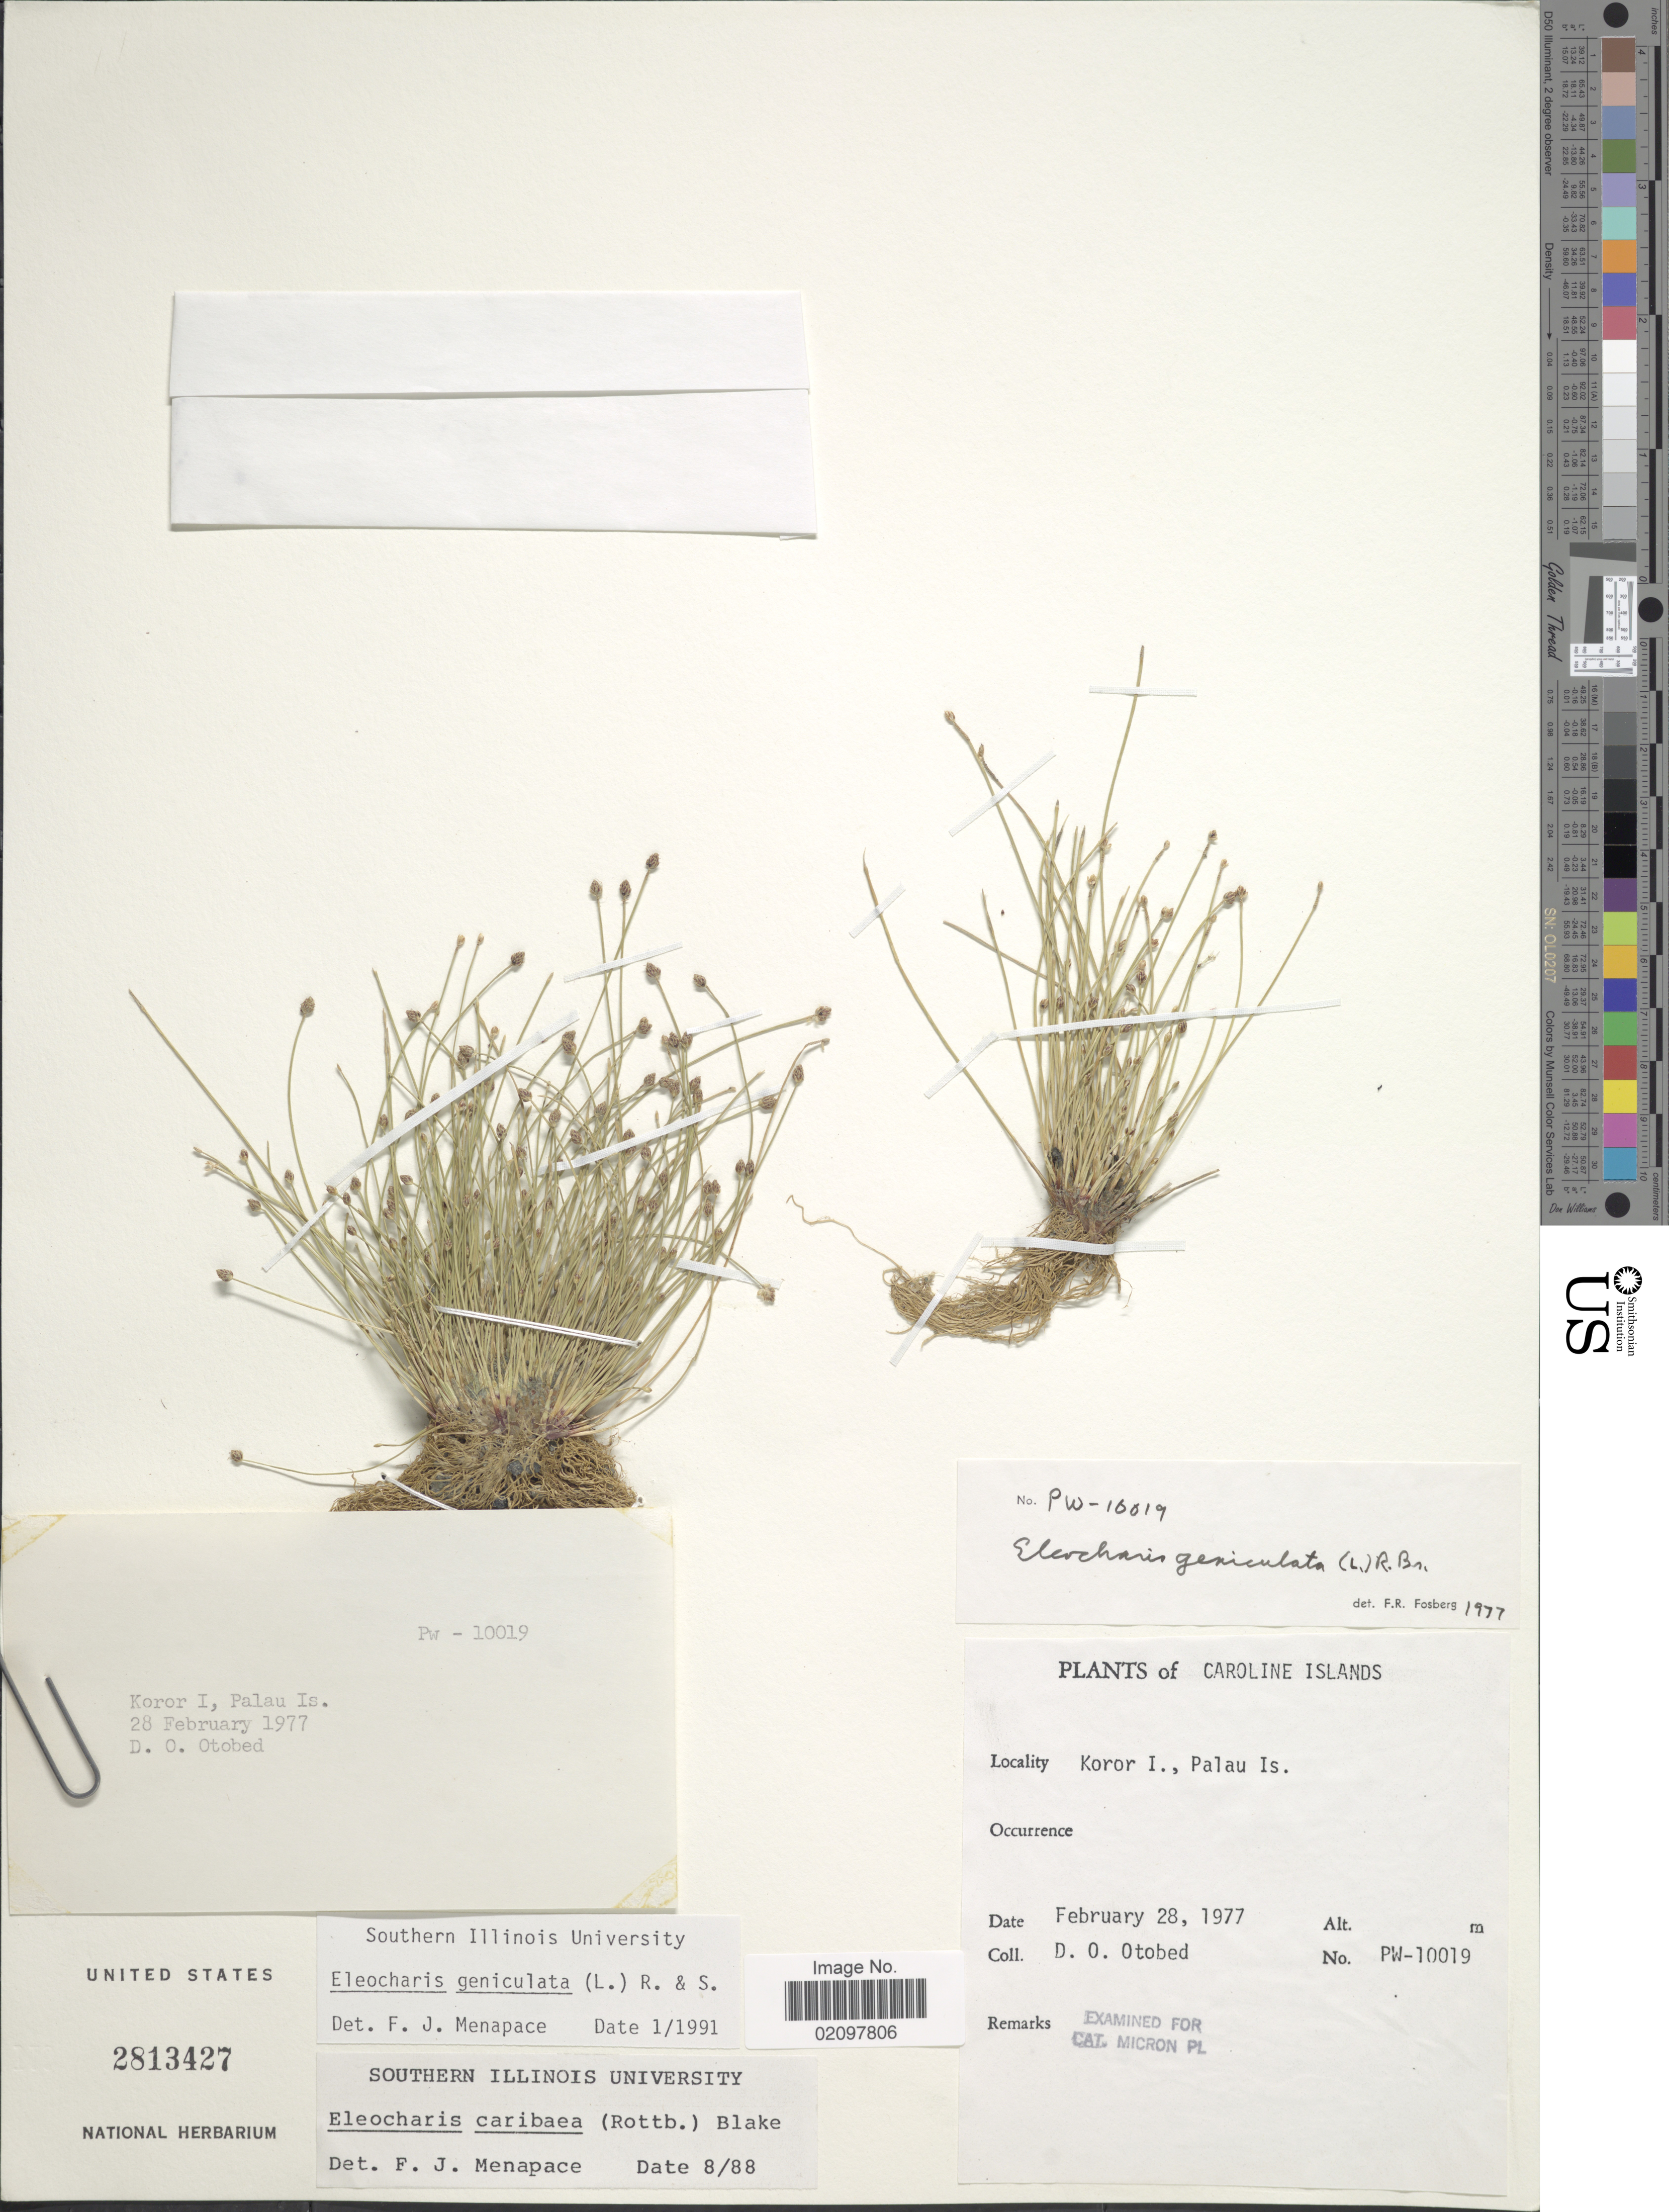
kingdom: Plantae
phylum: Tracheophyta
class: Liliopsida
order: Poales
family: Cyperaceae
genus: Eleocharis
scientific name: Eleocharis geniculata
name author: (L.) Roem. & Schult.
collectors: D. O. Otobed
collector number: PW-10019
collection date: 1977-02-28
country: Palau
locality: Caroline Islands. Koro I., Palau Is.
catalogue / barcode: US 2813427